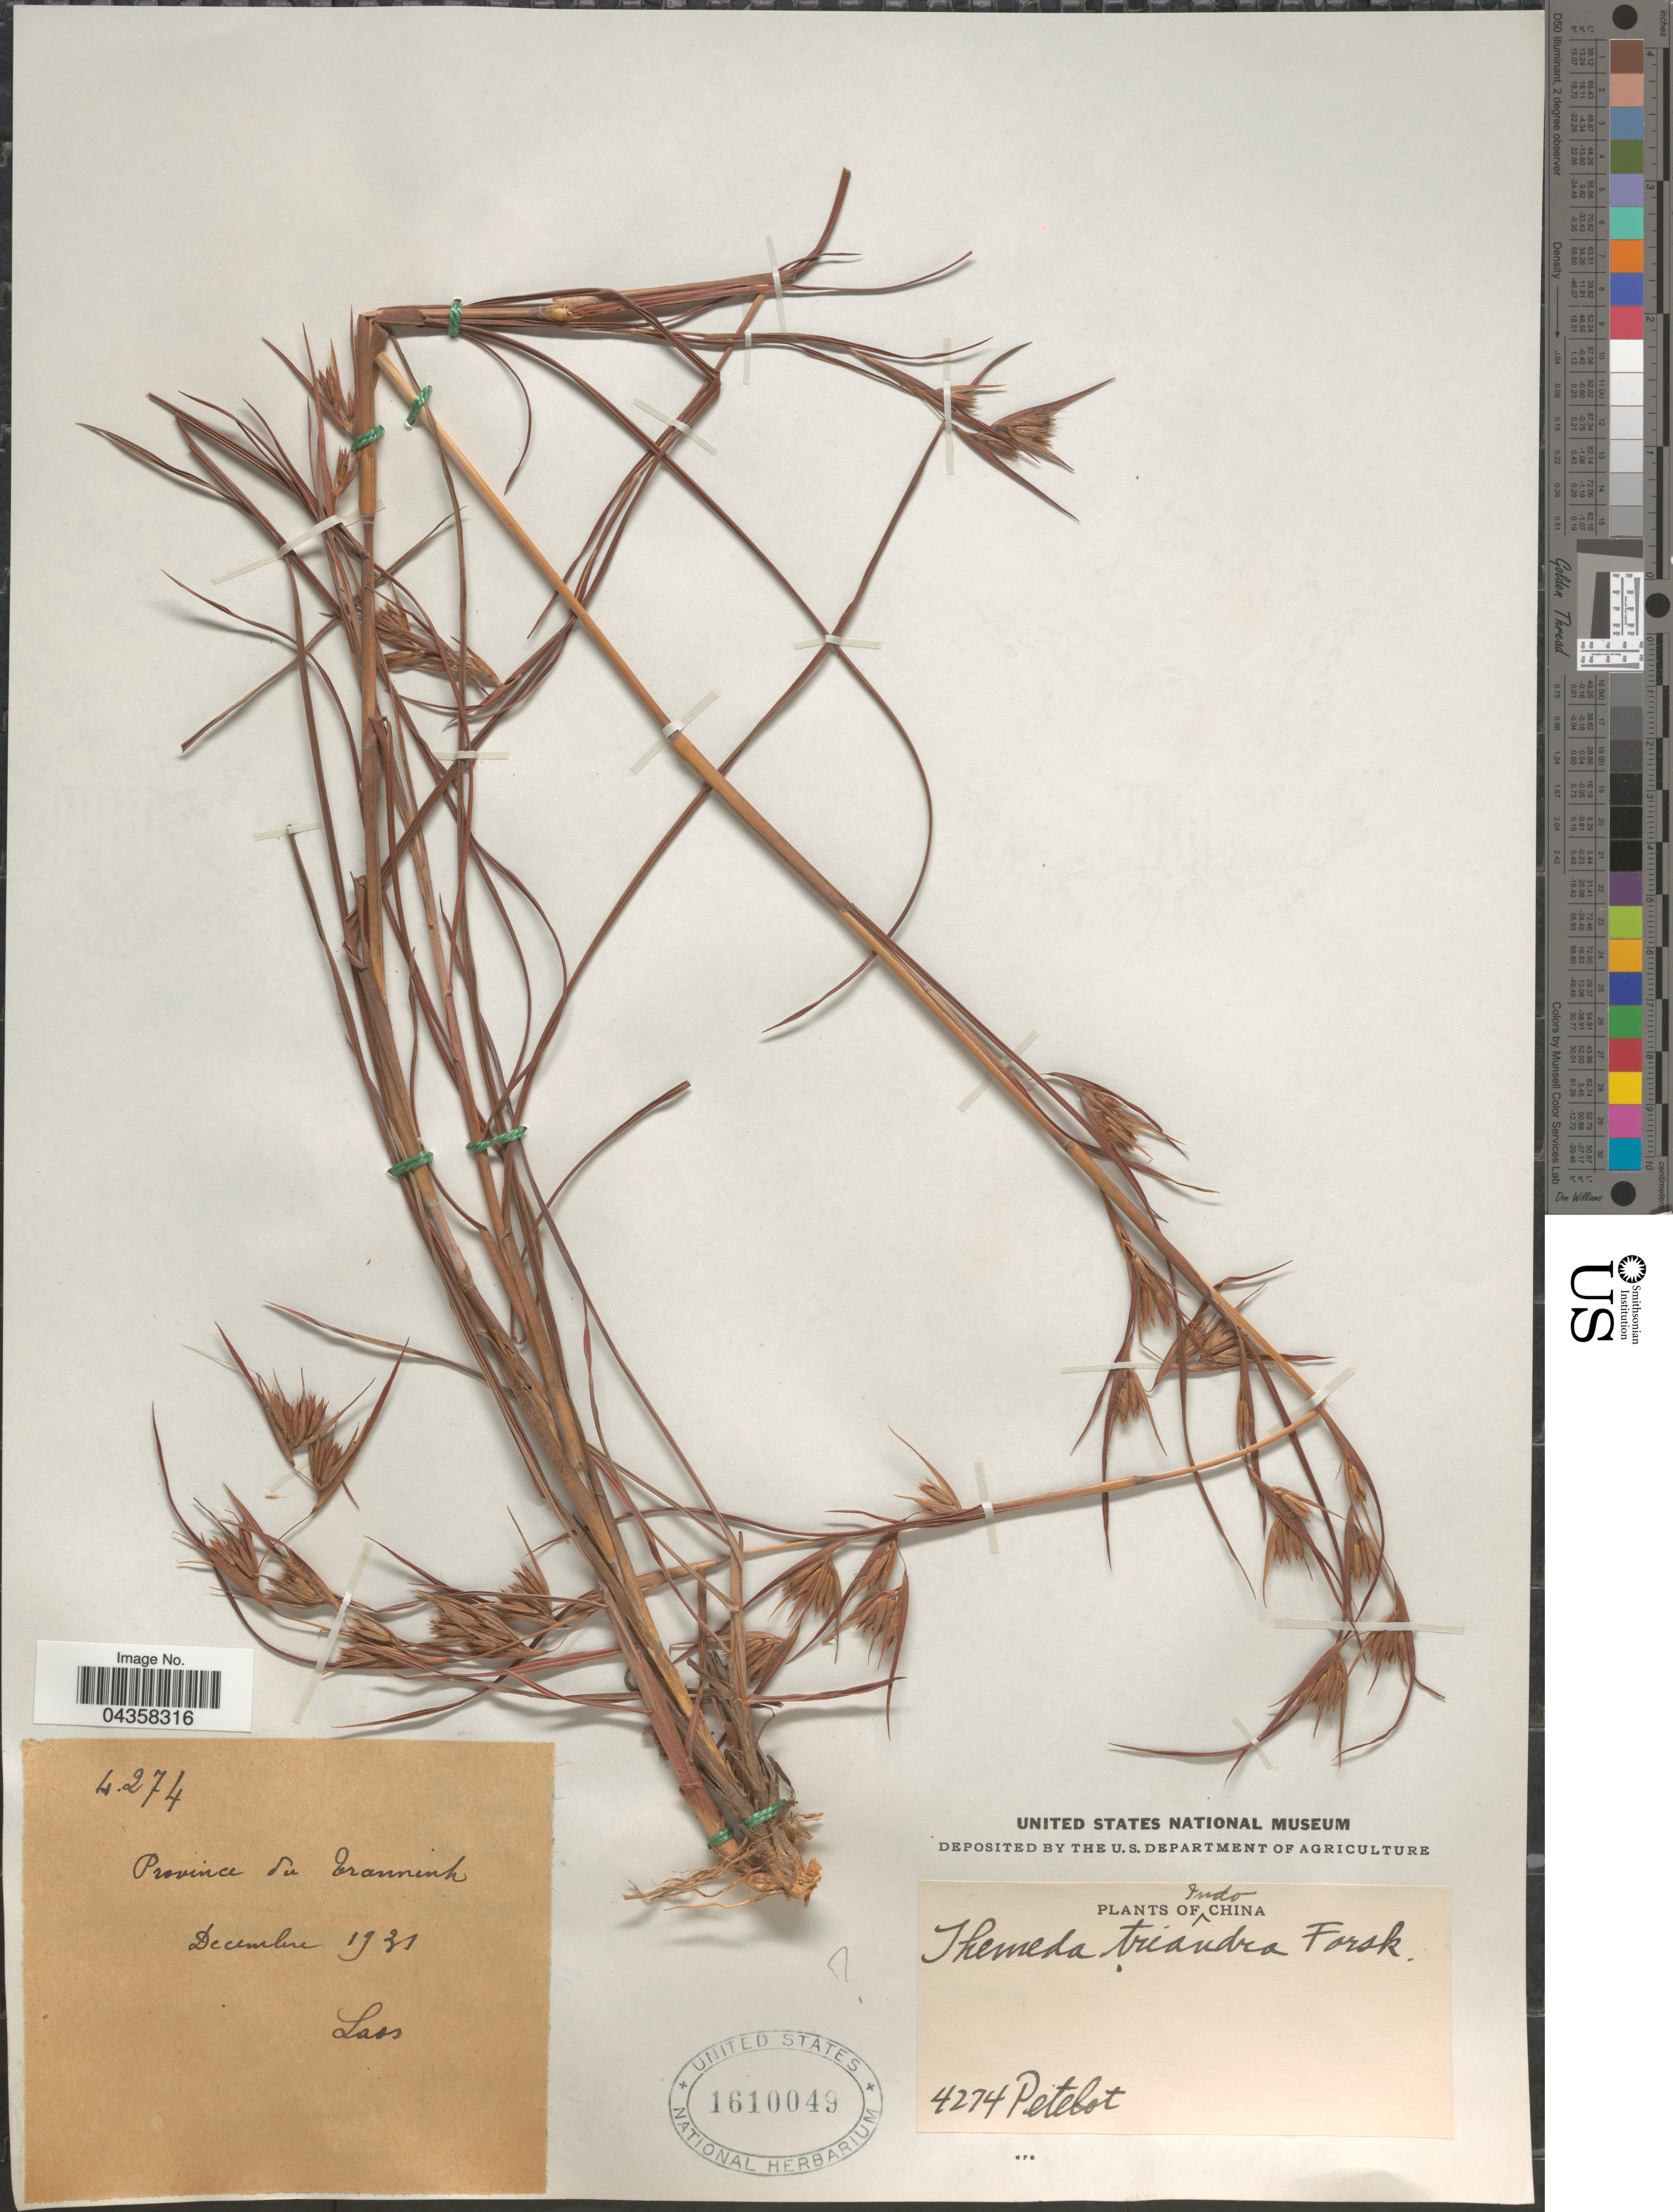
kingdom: Plantae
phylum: Tracheophyta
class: Liliopsida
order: Poales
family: Poaceae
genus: Themeda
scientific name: Themeda triandra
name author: Forssk.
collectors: Pételot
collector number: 4274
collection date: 1931-12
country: Laos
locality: Indo China. Province du Tranninh. Laos.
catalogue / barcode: US 1610049